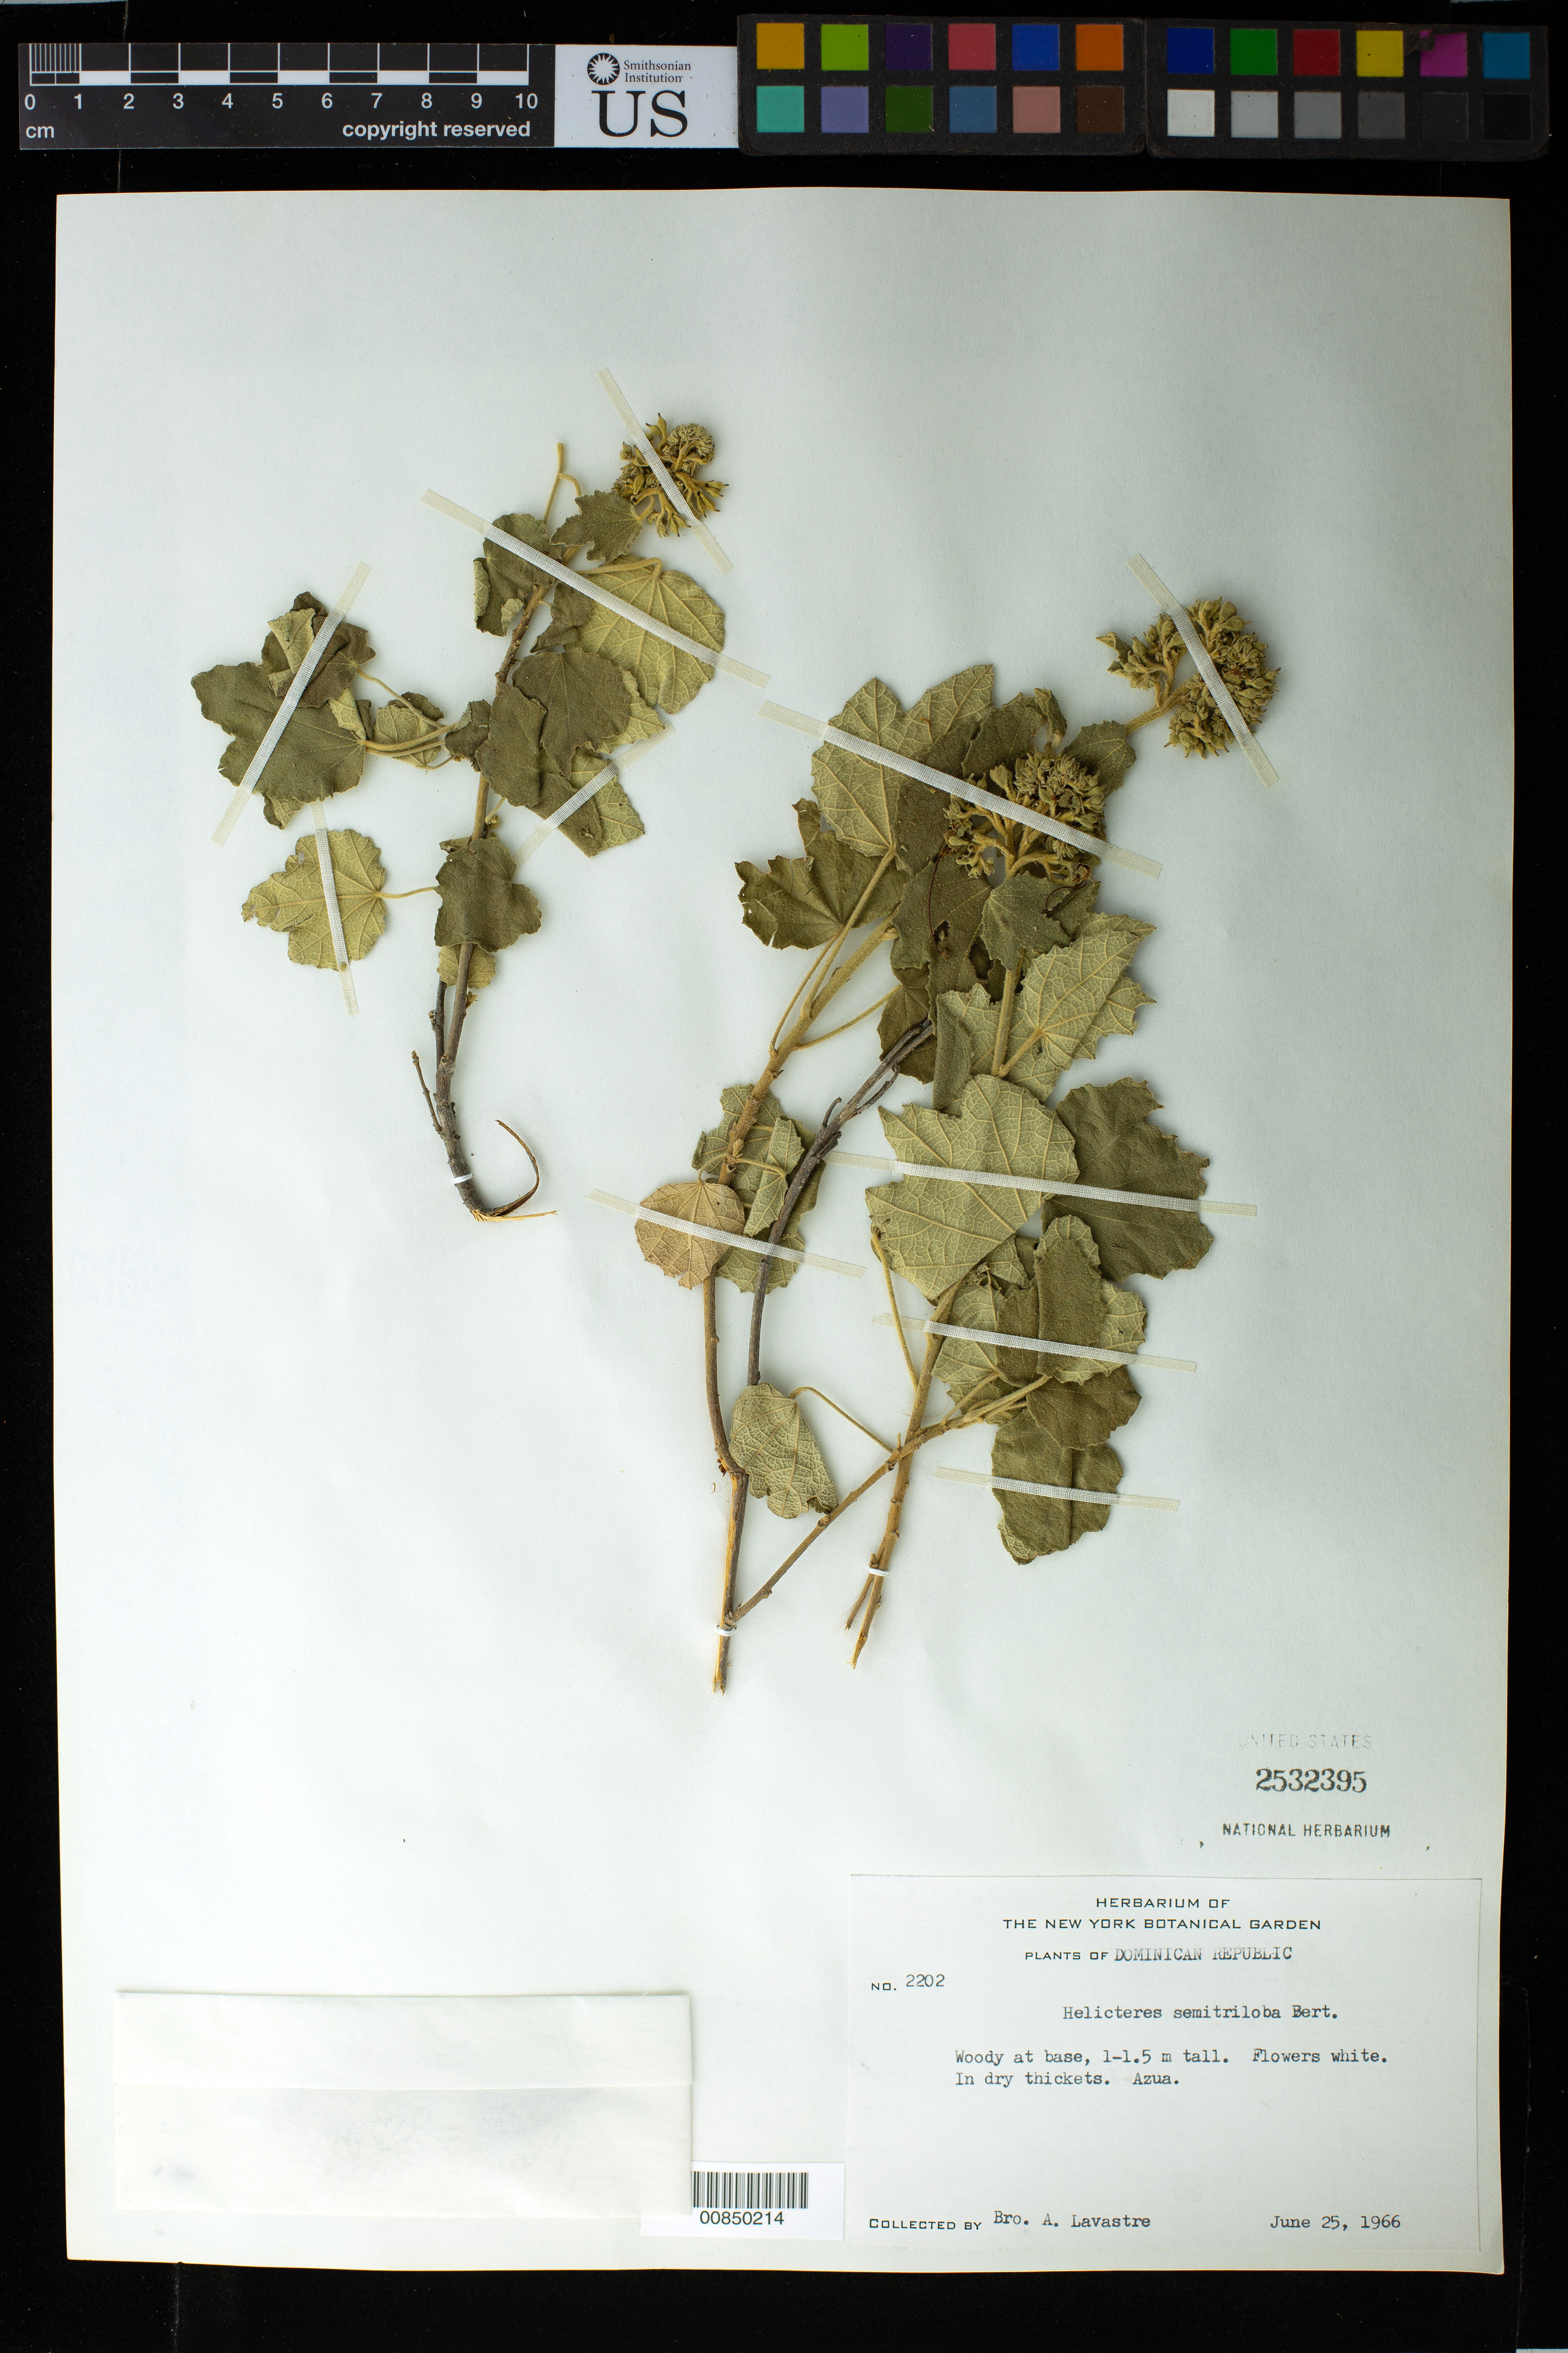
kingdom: Plantae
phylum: Tracheophyta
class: Magnoliopsida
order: Malvales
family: Malvaceae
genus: Helicteres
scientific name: Helicteres semitriloba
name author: Bertero ex DC.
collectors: B. Lavastre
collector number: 2202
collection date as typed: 25 Jun 1966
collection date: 1966-06-25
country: Dominican Republic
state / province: Azua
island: Hispaniola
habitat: In dry thickets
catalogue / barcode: US 2532395